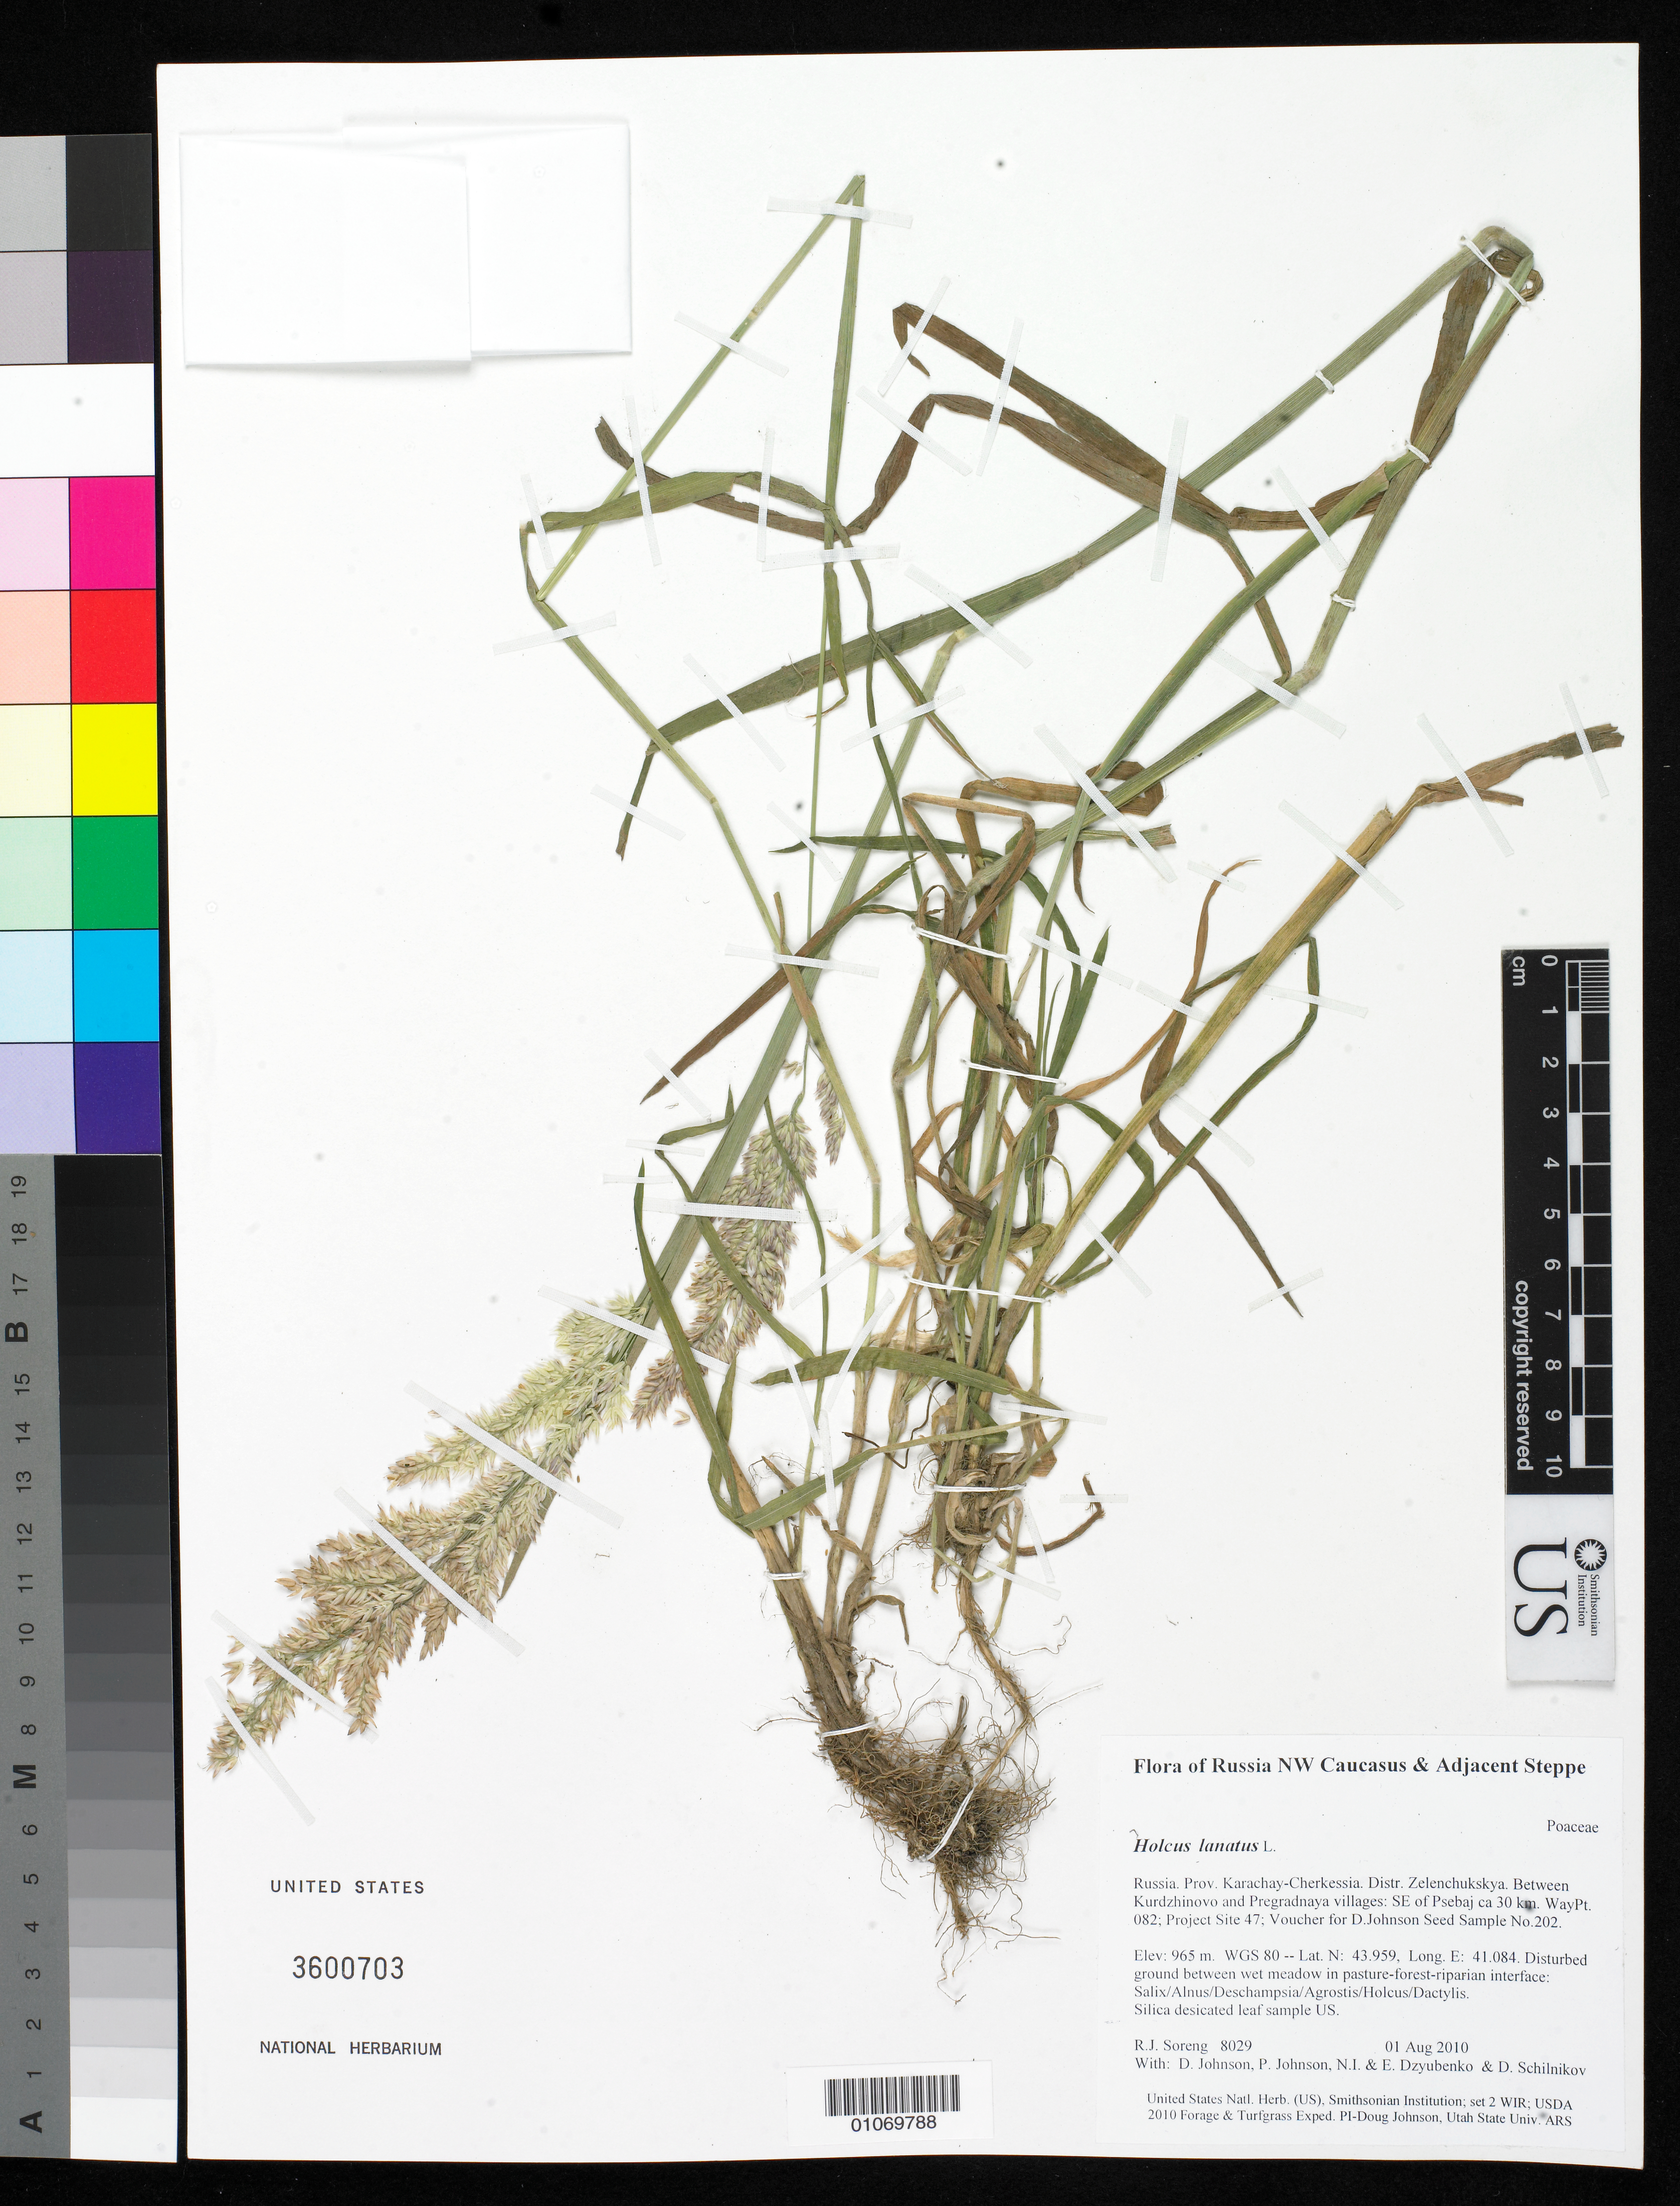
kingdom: Plantae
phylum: Tracheophyta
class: Liliopsida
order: Poales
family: Poaceae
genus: Holcus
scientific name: Holcus lanatus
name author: L.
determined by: Soreng, Robert J., Research Associate (BOT), Smithsonian Institution - National Museum of Natural History (UNITED STATES)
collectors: R. J. Soreng, D. Johnson, P. Johnson, N. Dzyubenko, E. Dzyubenko & D. Schilnikov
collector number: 8029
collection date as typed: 01 Aug 2010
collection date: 2010-08-01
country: Russian Federation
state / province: Karachay-Cherkess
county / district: Zelenchukskya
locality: Between Kurdzhinovo and Pregradnaya villages: SE of Psebaj ca 30 km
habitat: Disturbed ground between wet meadow in pasture-forest-riparian interface: Salix/Alnus/Deschampsia/Agrostis/Holcus/Dactylis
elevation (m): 965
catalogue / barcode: US 3600703